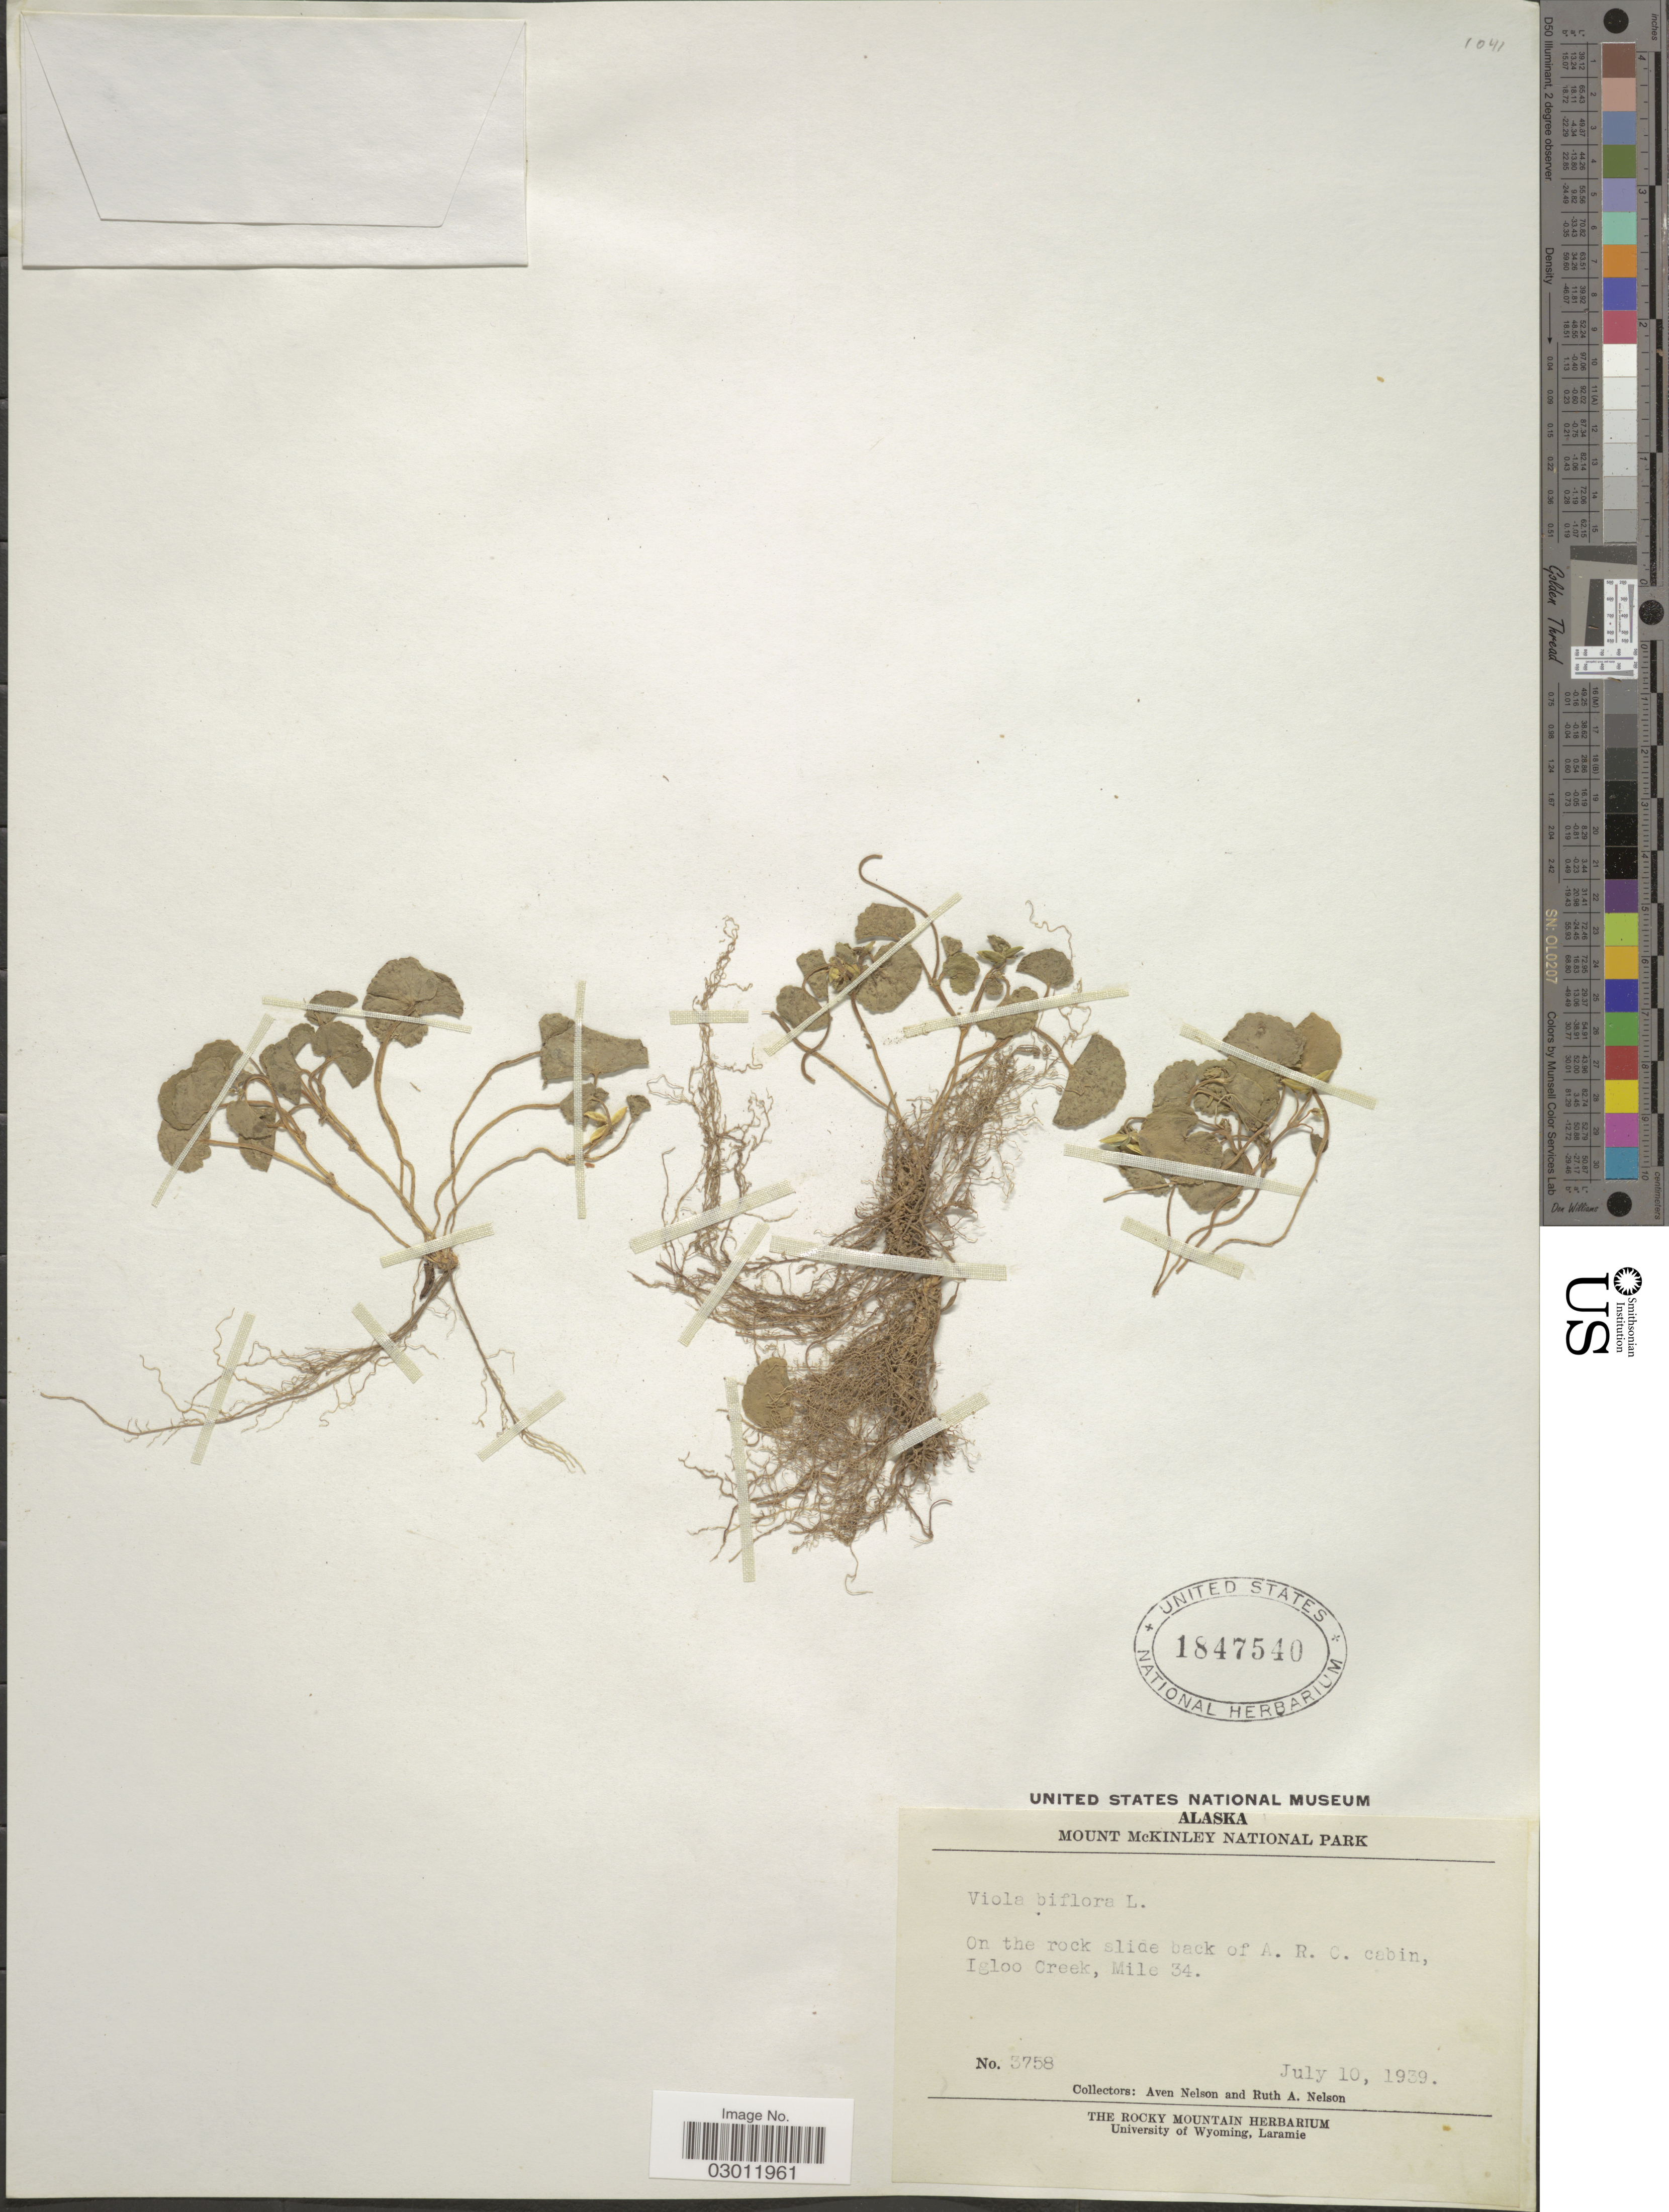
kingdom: Plantae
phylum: Tracheophyta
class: Magnoliopsida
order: Malpighiales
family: Violaceae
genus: Viola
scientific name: Viola biflora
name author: L.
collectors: A. Nelson & R. A. Nelson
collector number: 3758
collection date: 1939-07-10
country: United States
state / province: Alaska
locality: Mount McKinley National Park. On the rock slide back of A.R.C. cabin, Igloo Creek, Mile 34.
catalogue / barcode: US 1847540